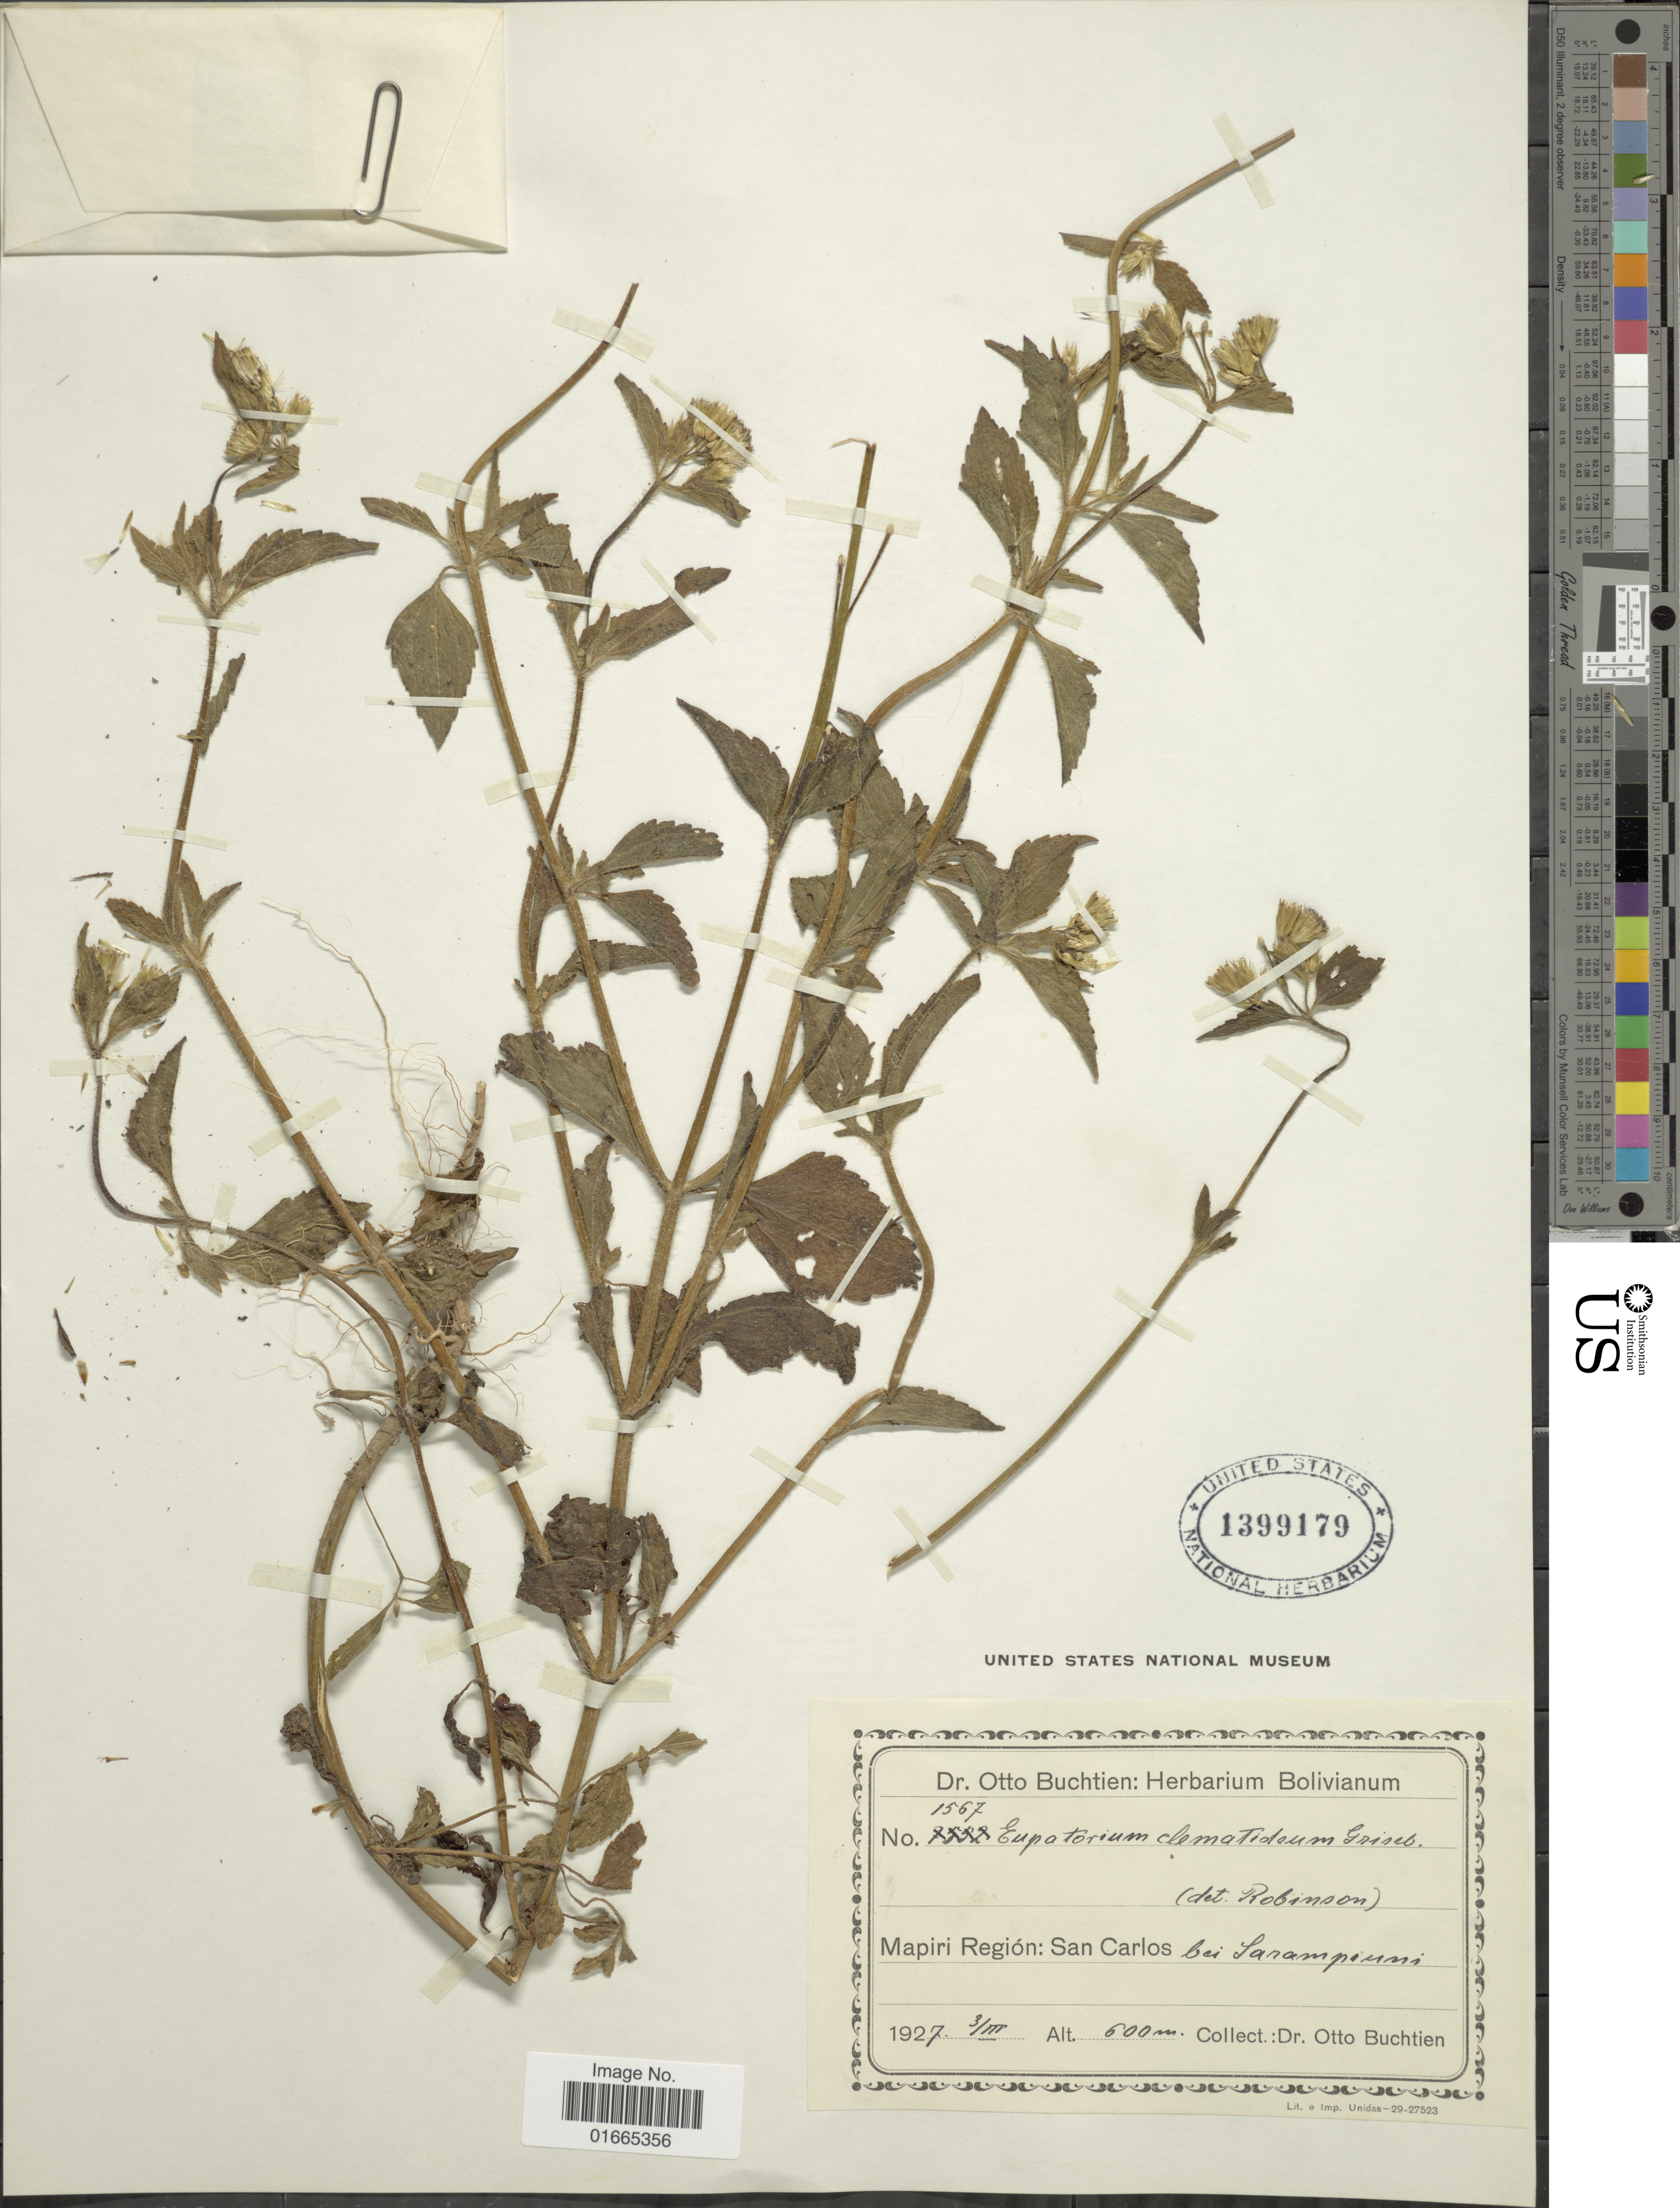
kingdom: Plantae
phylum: Tracheophyta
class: Magnoliopsida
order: Asterales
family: Asteraceae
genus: Praxelis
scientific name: Praxelis clematidea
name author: (Griseb.) R.M. King & H. Rob.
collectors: O. Buchtien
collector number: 1567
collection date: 1927-03-03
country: Bolivia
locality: Mapiri Región: San Carlos bei Sarampiuni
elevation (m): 600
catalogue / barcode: US 1399179